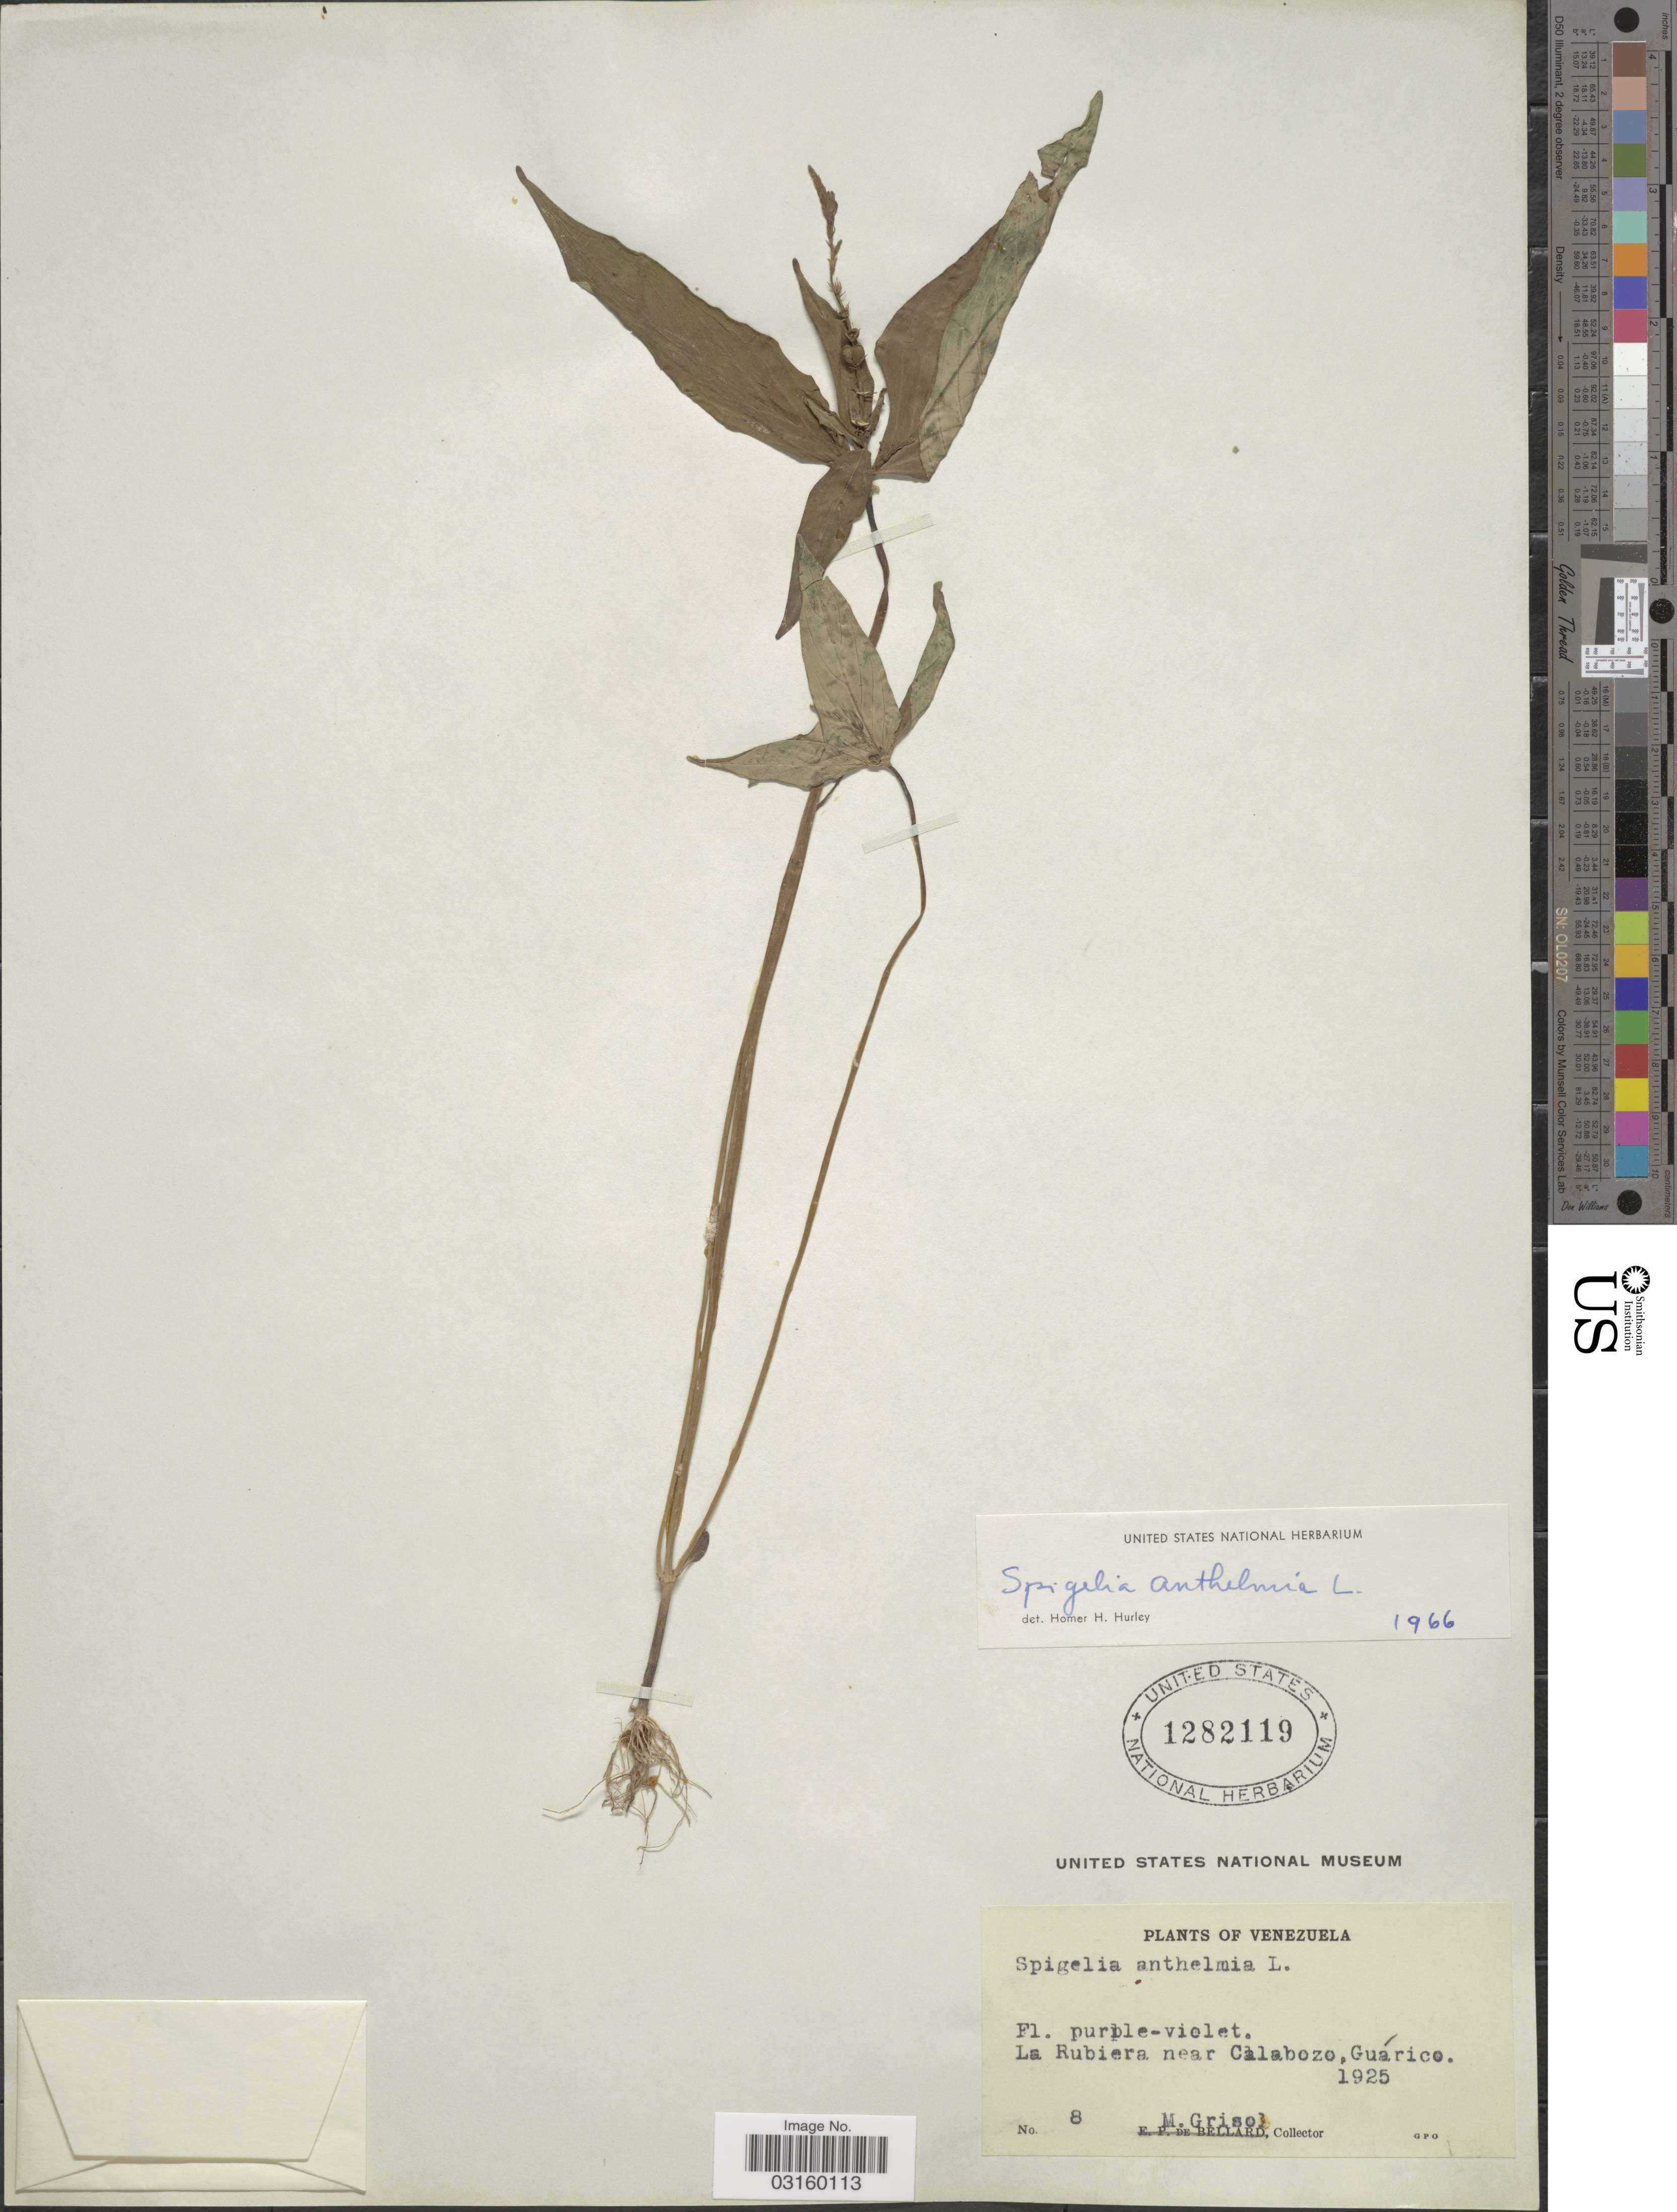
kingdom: Plantae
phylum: Tracheophyta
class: Magnoliopsida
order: Gentianales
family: Loganiaceae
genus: Spigelia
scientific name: Spigelia anthelmia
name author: L.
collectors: M. Grisol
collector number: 8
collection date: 1925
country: Venezuela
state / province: Guárico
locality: La Rubiera near Calabozo.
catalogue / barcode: US 1282119